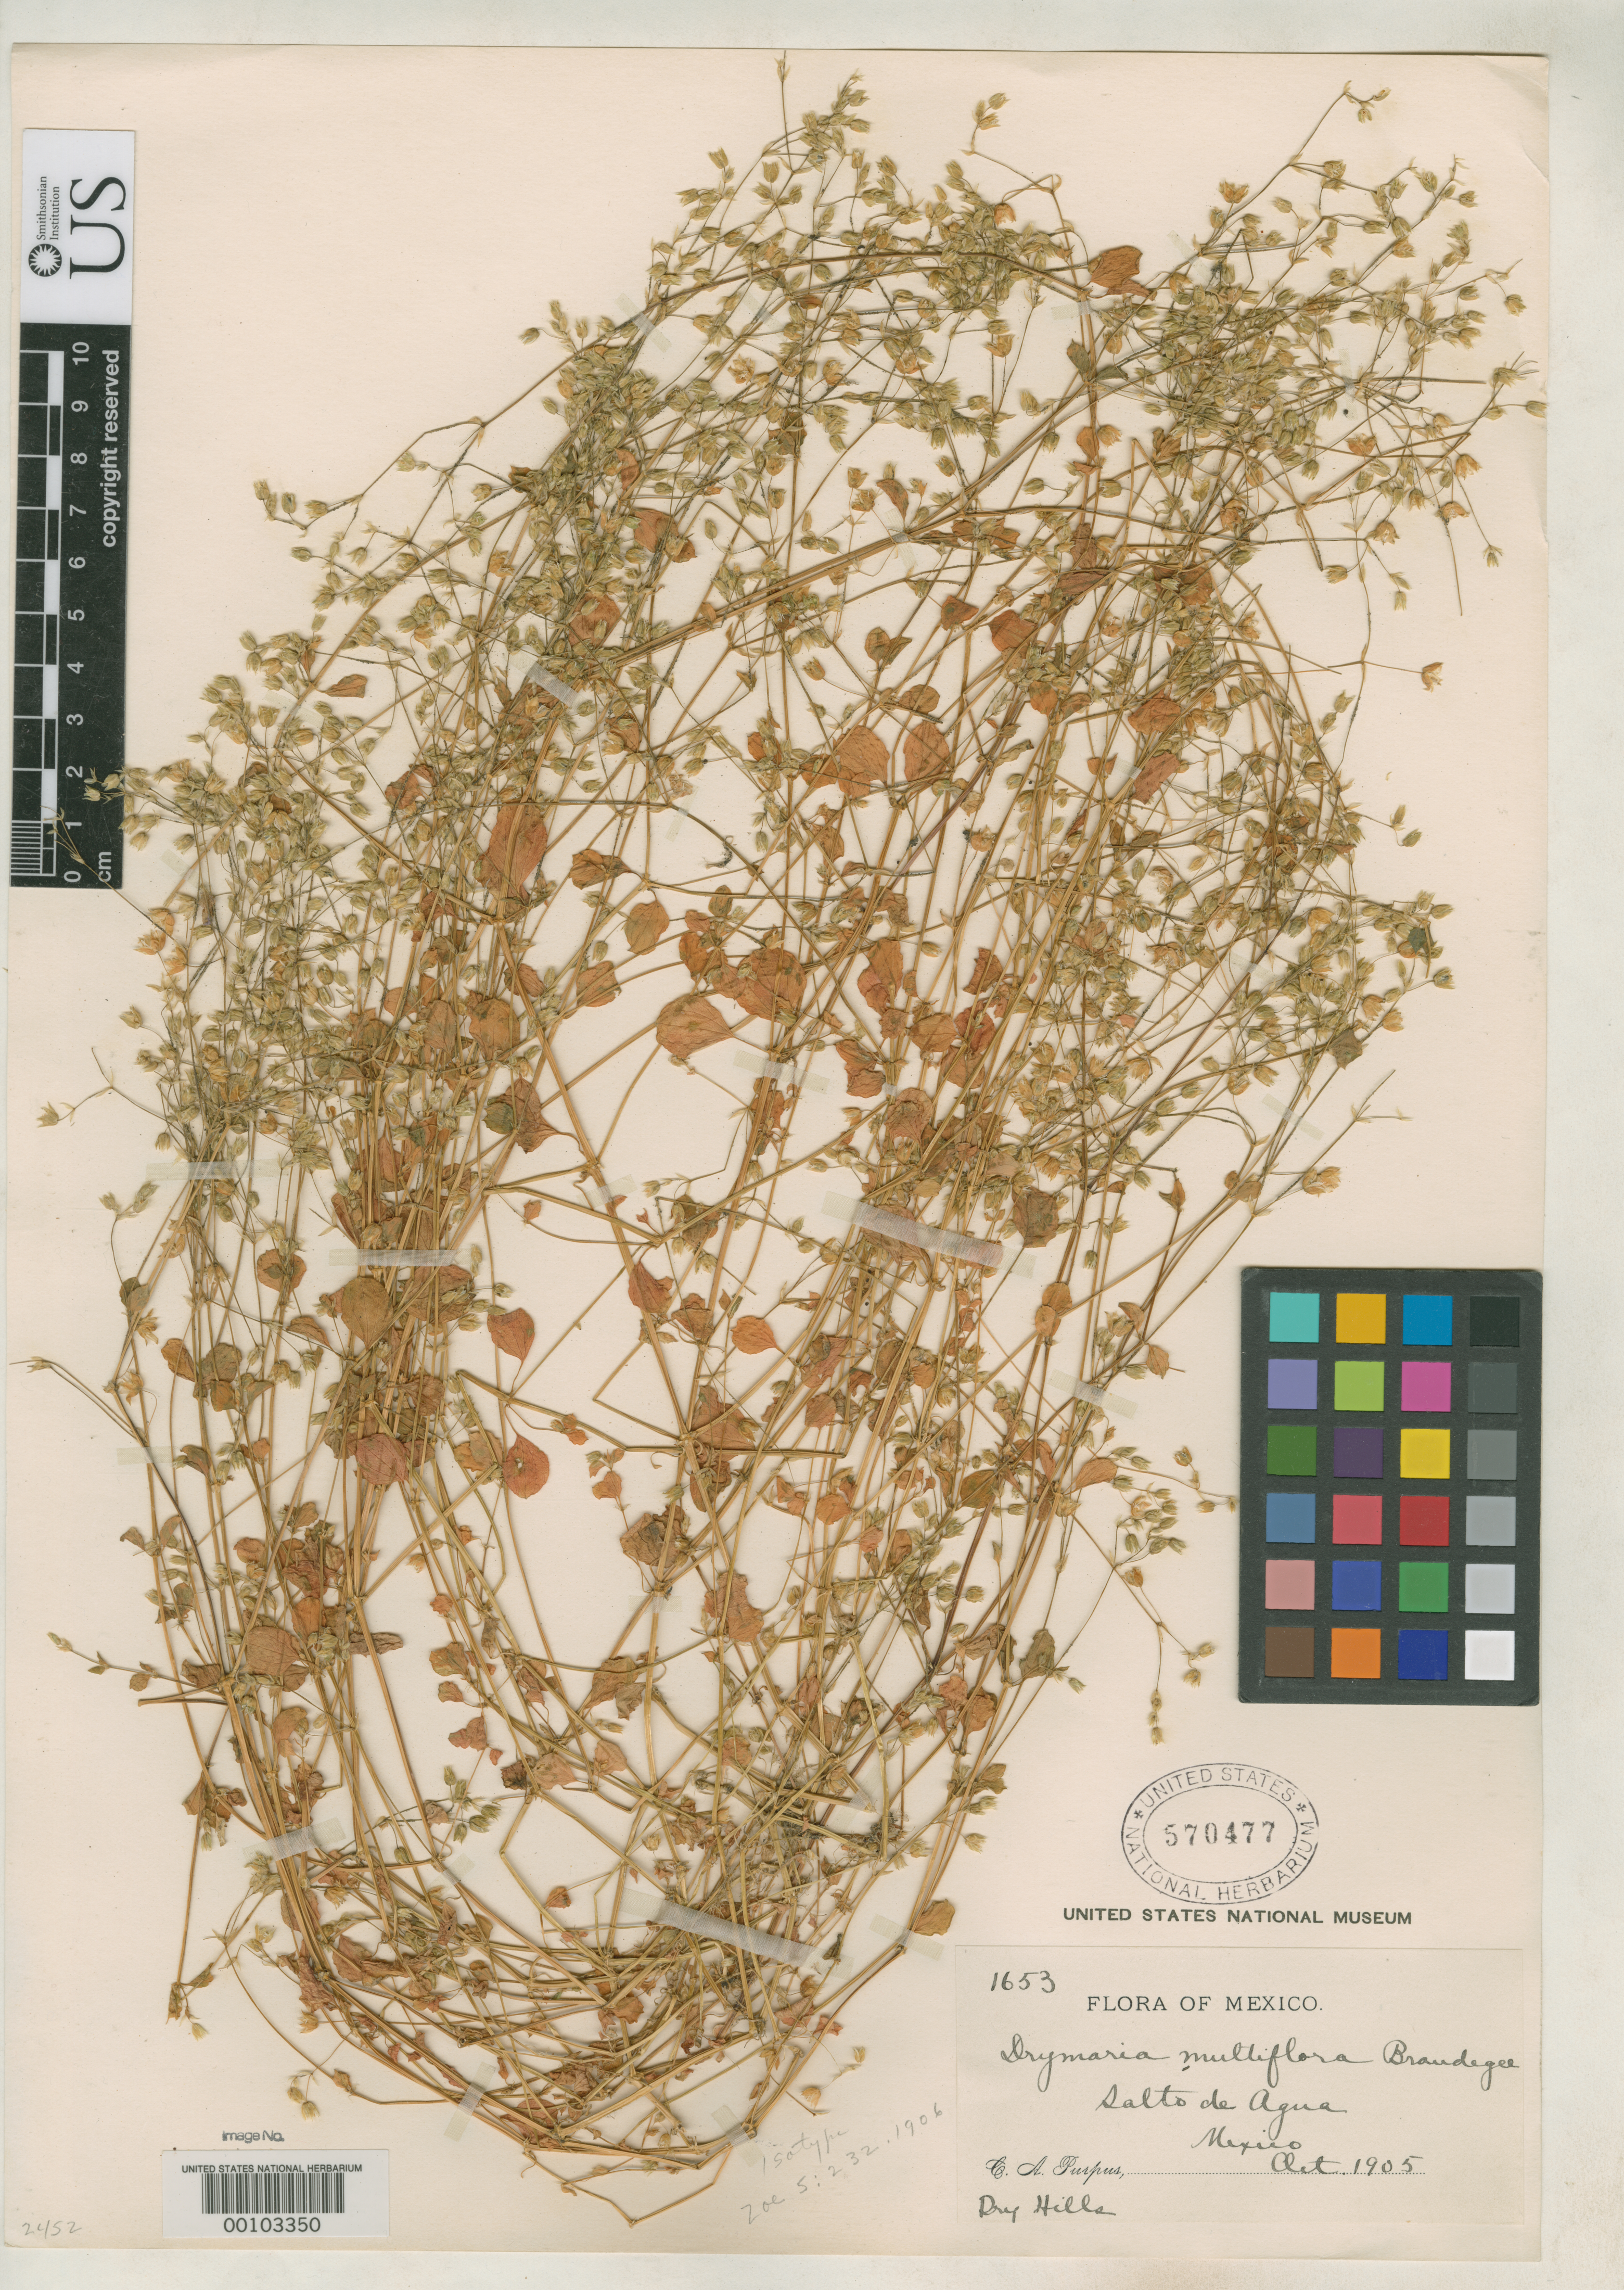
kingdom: Plantae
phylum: Tracheophyta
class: Magnoliopsida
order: Caryophyllales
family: Caryophyllaceae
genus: Drymaria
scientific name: Drymaria multiflora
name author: Brandegee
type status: Isotype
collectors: C. A. Purpus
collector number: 1653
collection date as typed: Oct 1905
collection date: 1905-10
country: Mexico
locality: Near Salto de Agua.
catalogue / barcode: US 570477